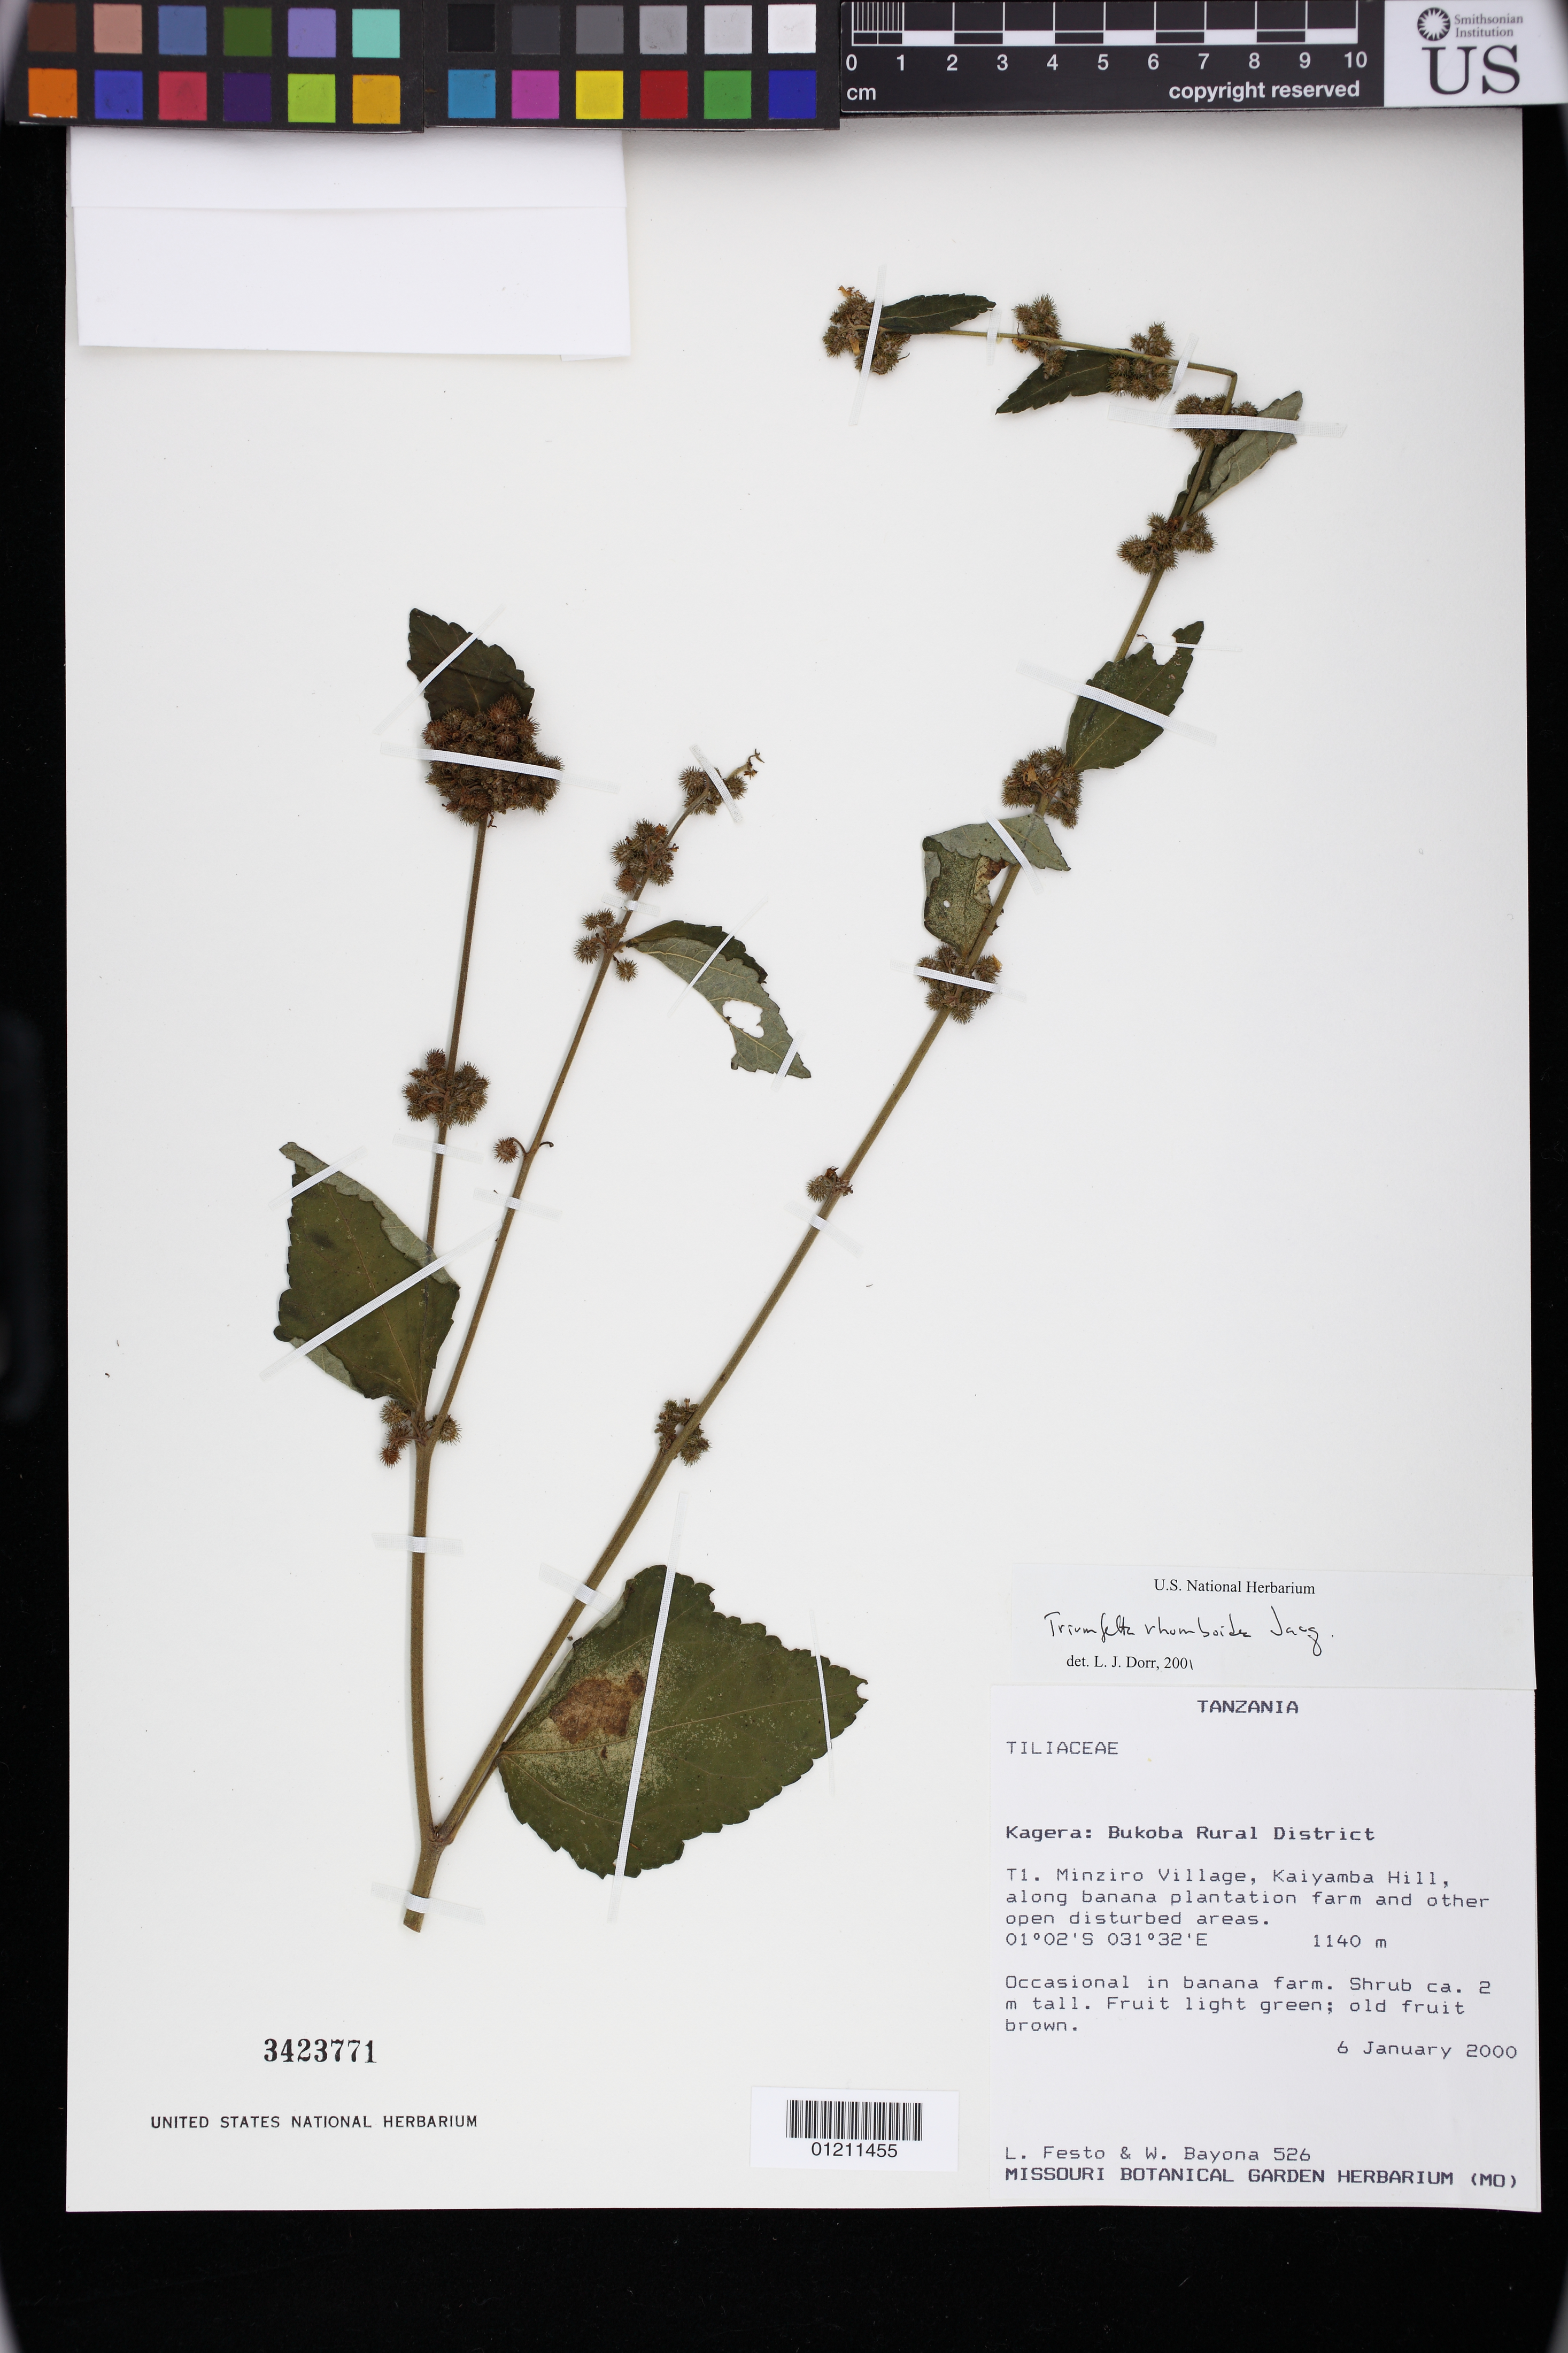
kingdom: Plantae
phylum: Tracheophyta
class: Magnoliopsida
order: Malvales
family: Malvaceae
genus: Triumfetta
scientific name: Triumfetta rhomboidea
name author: Jacq.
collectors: L. Festo & W. Bayona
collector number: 526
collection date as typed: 06 Jan 2000 or 01 Jun 2000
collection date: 2000-01-06 or 2000-06-01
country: Tanzania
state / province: Kagera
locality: Kagera: Bukoba Rural District. T1. Minziro Village, Kaiyamba Hill, along banana plantation farm and other open disturbed areas.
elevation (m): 1140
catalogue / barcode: US 3423771